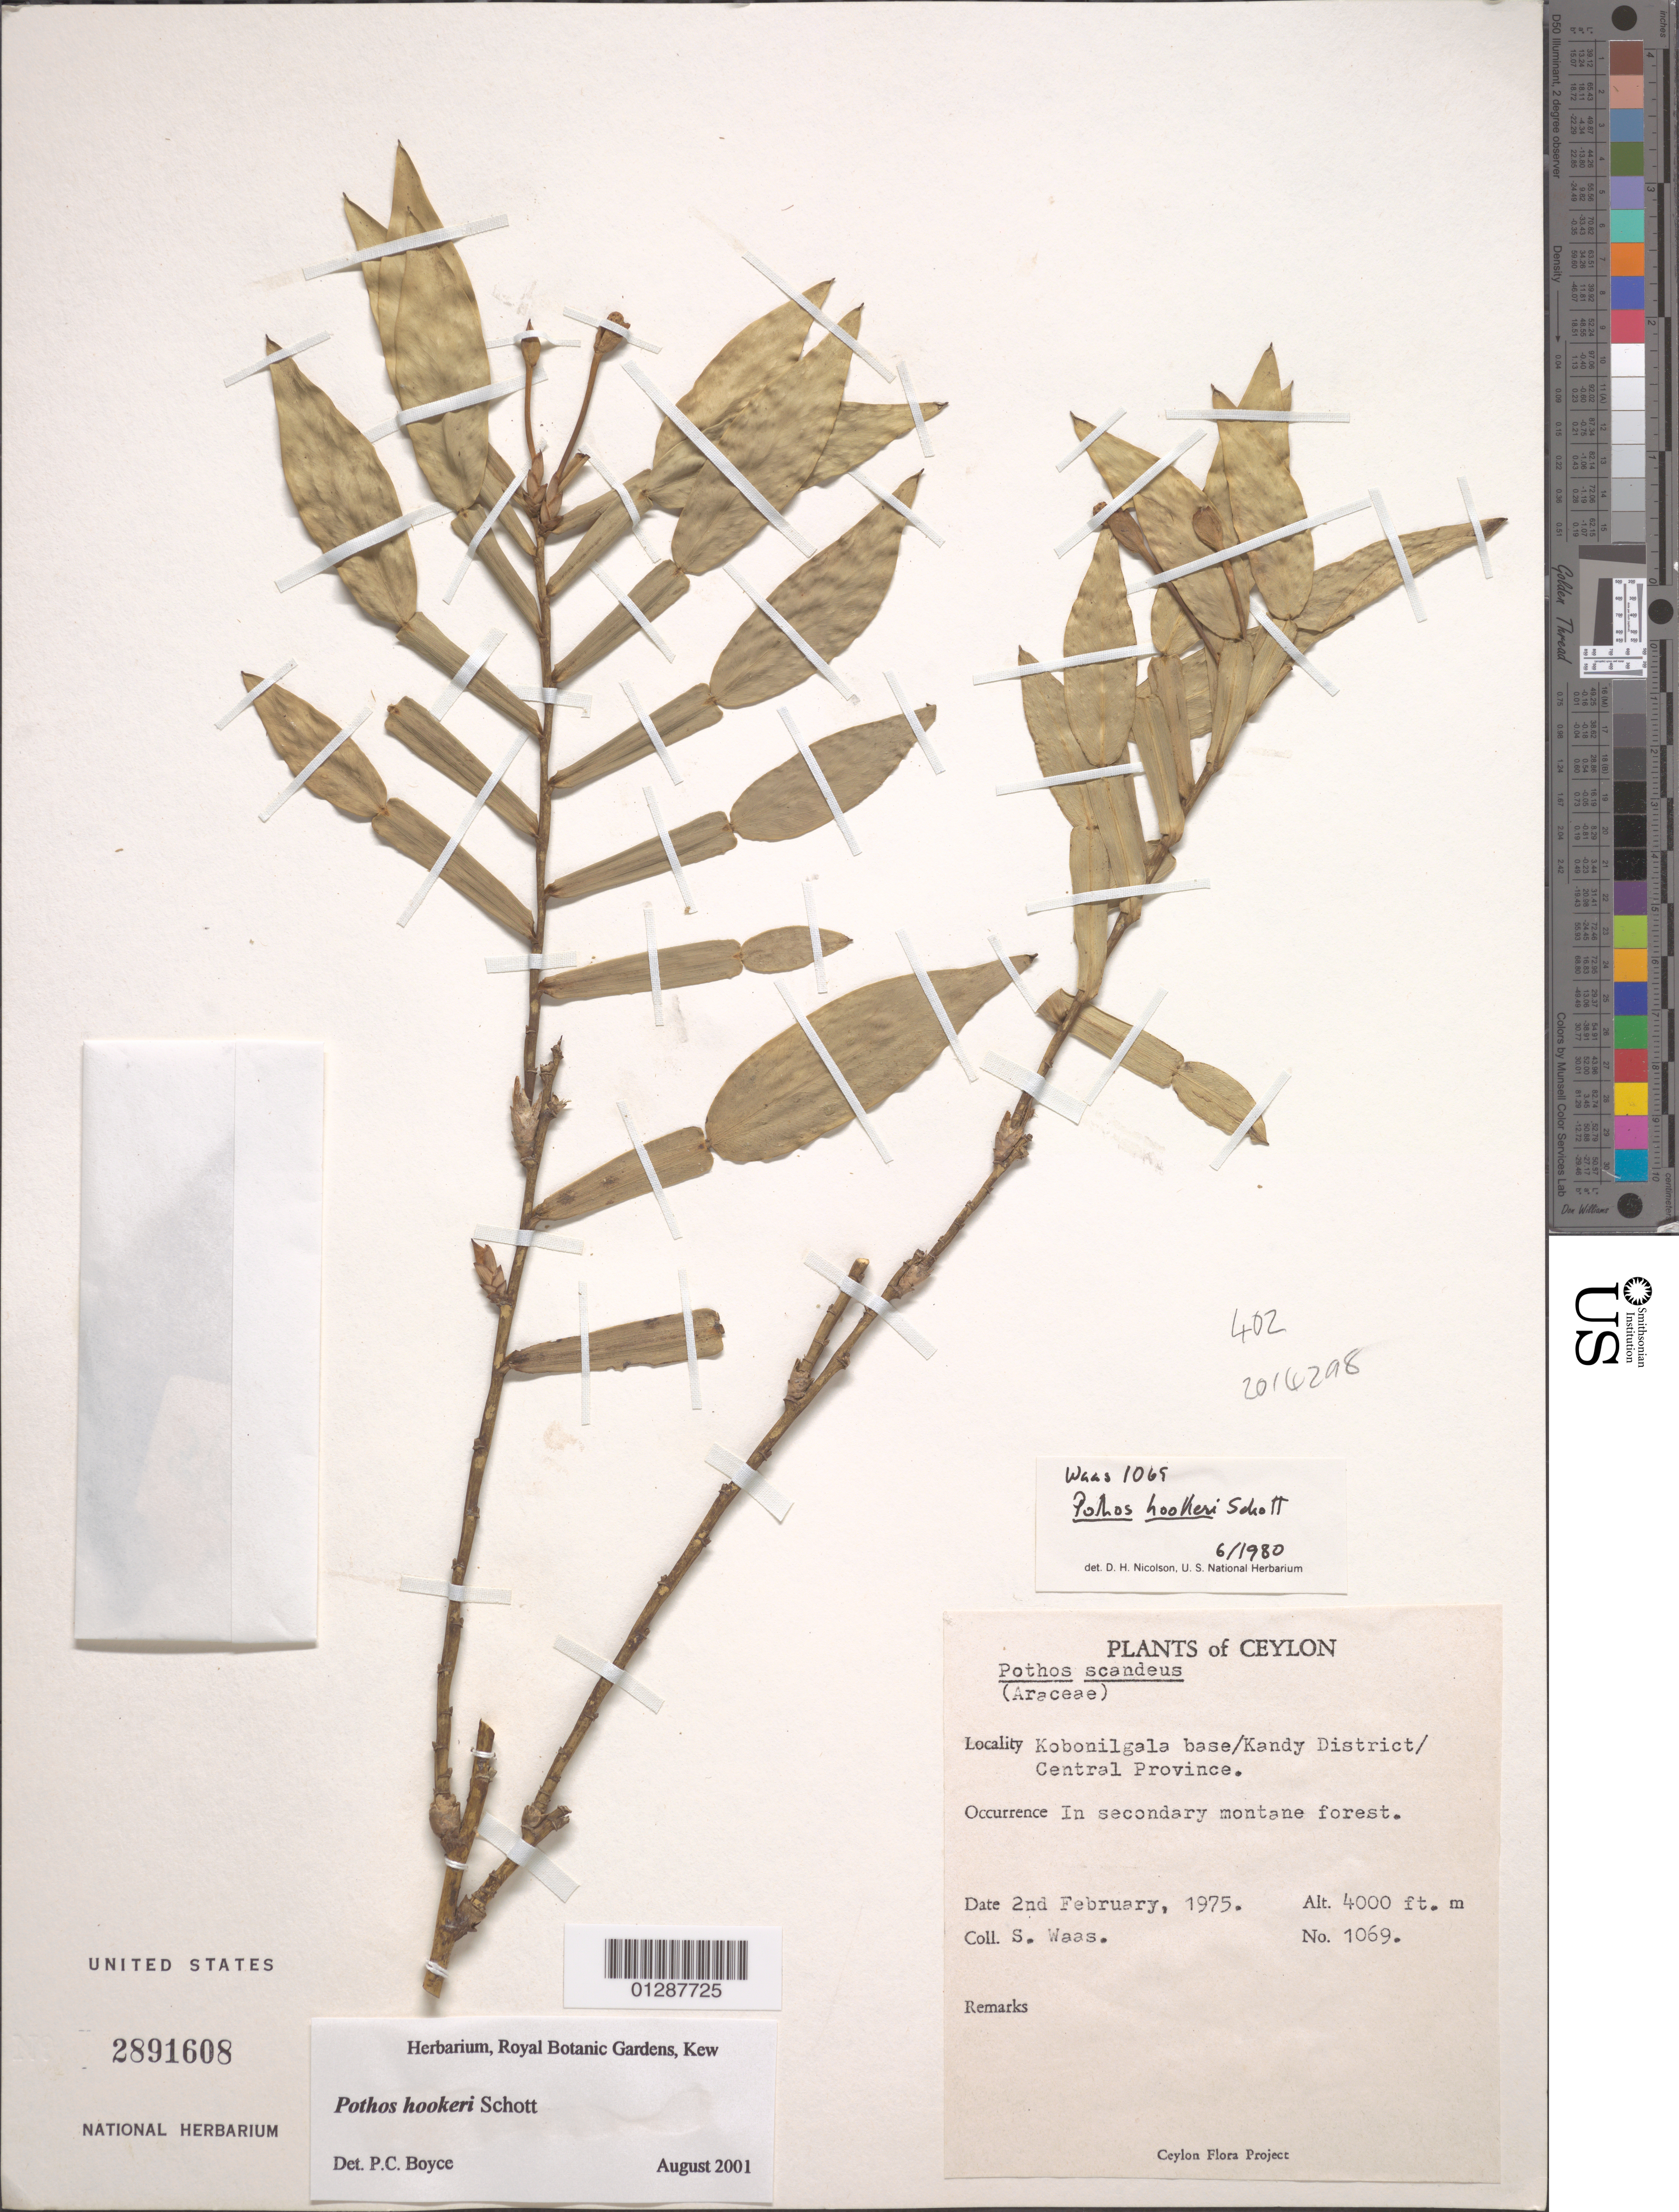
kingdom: Plantae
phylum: Tracheophyta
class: Liliopsida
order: Alismatales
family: Araceae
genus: Pothos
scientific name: Pothos hookeri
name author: Schott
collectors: S. Waas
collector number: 1069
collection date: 1975-02-02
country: Sri Lanka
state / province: Central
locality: Ceylon. Kobonilgale base/Kandy District.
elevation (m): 1219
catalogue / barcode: US 2891608